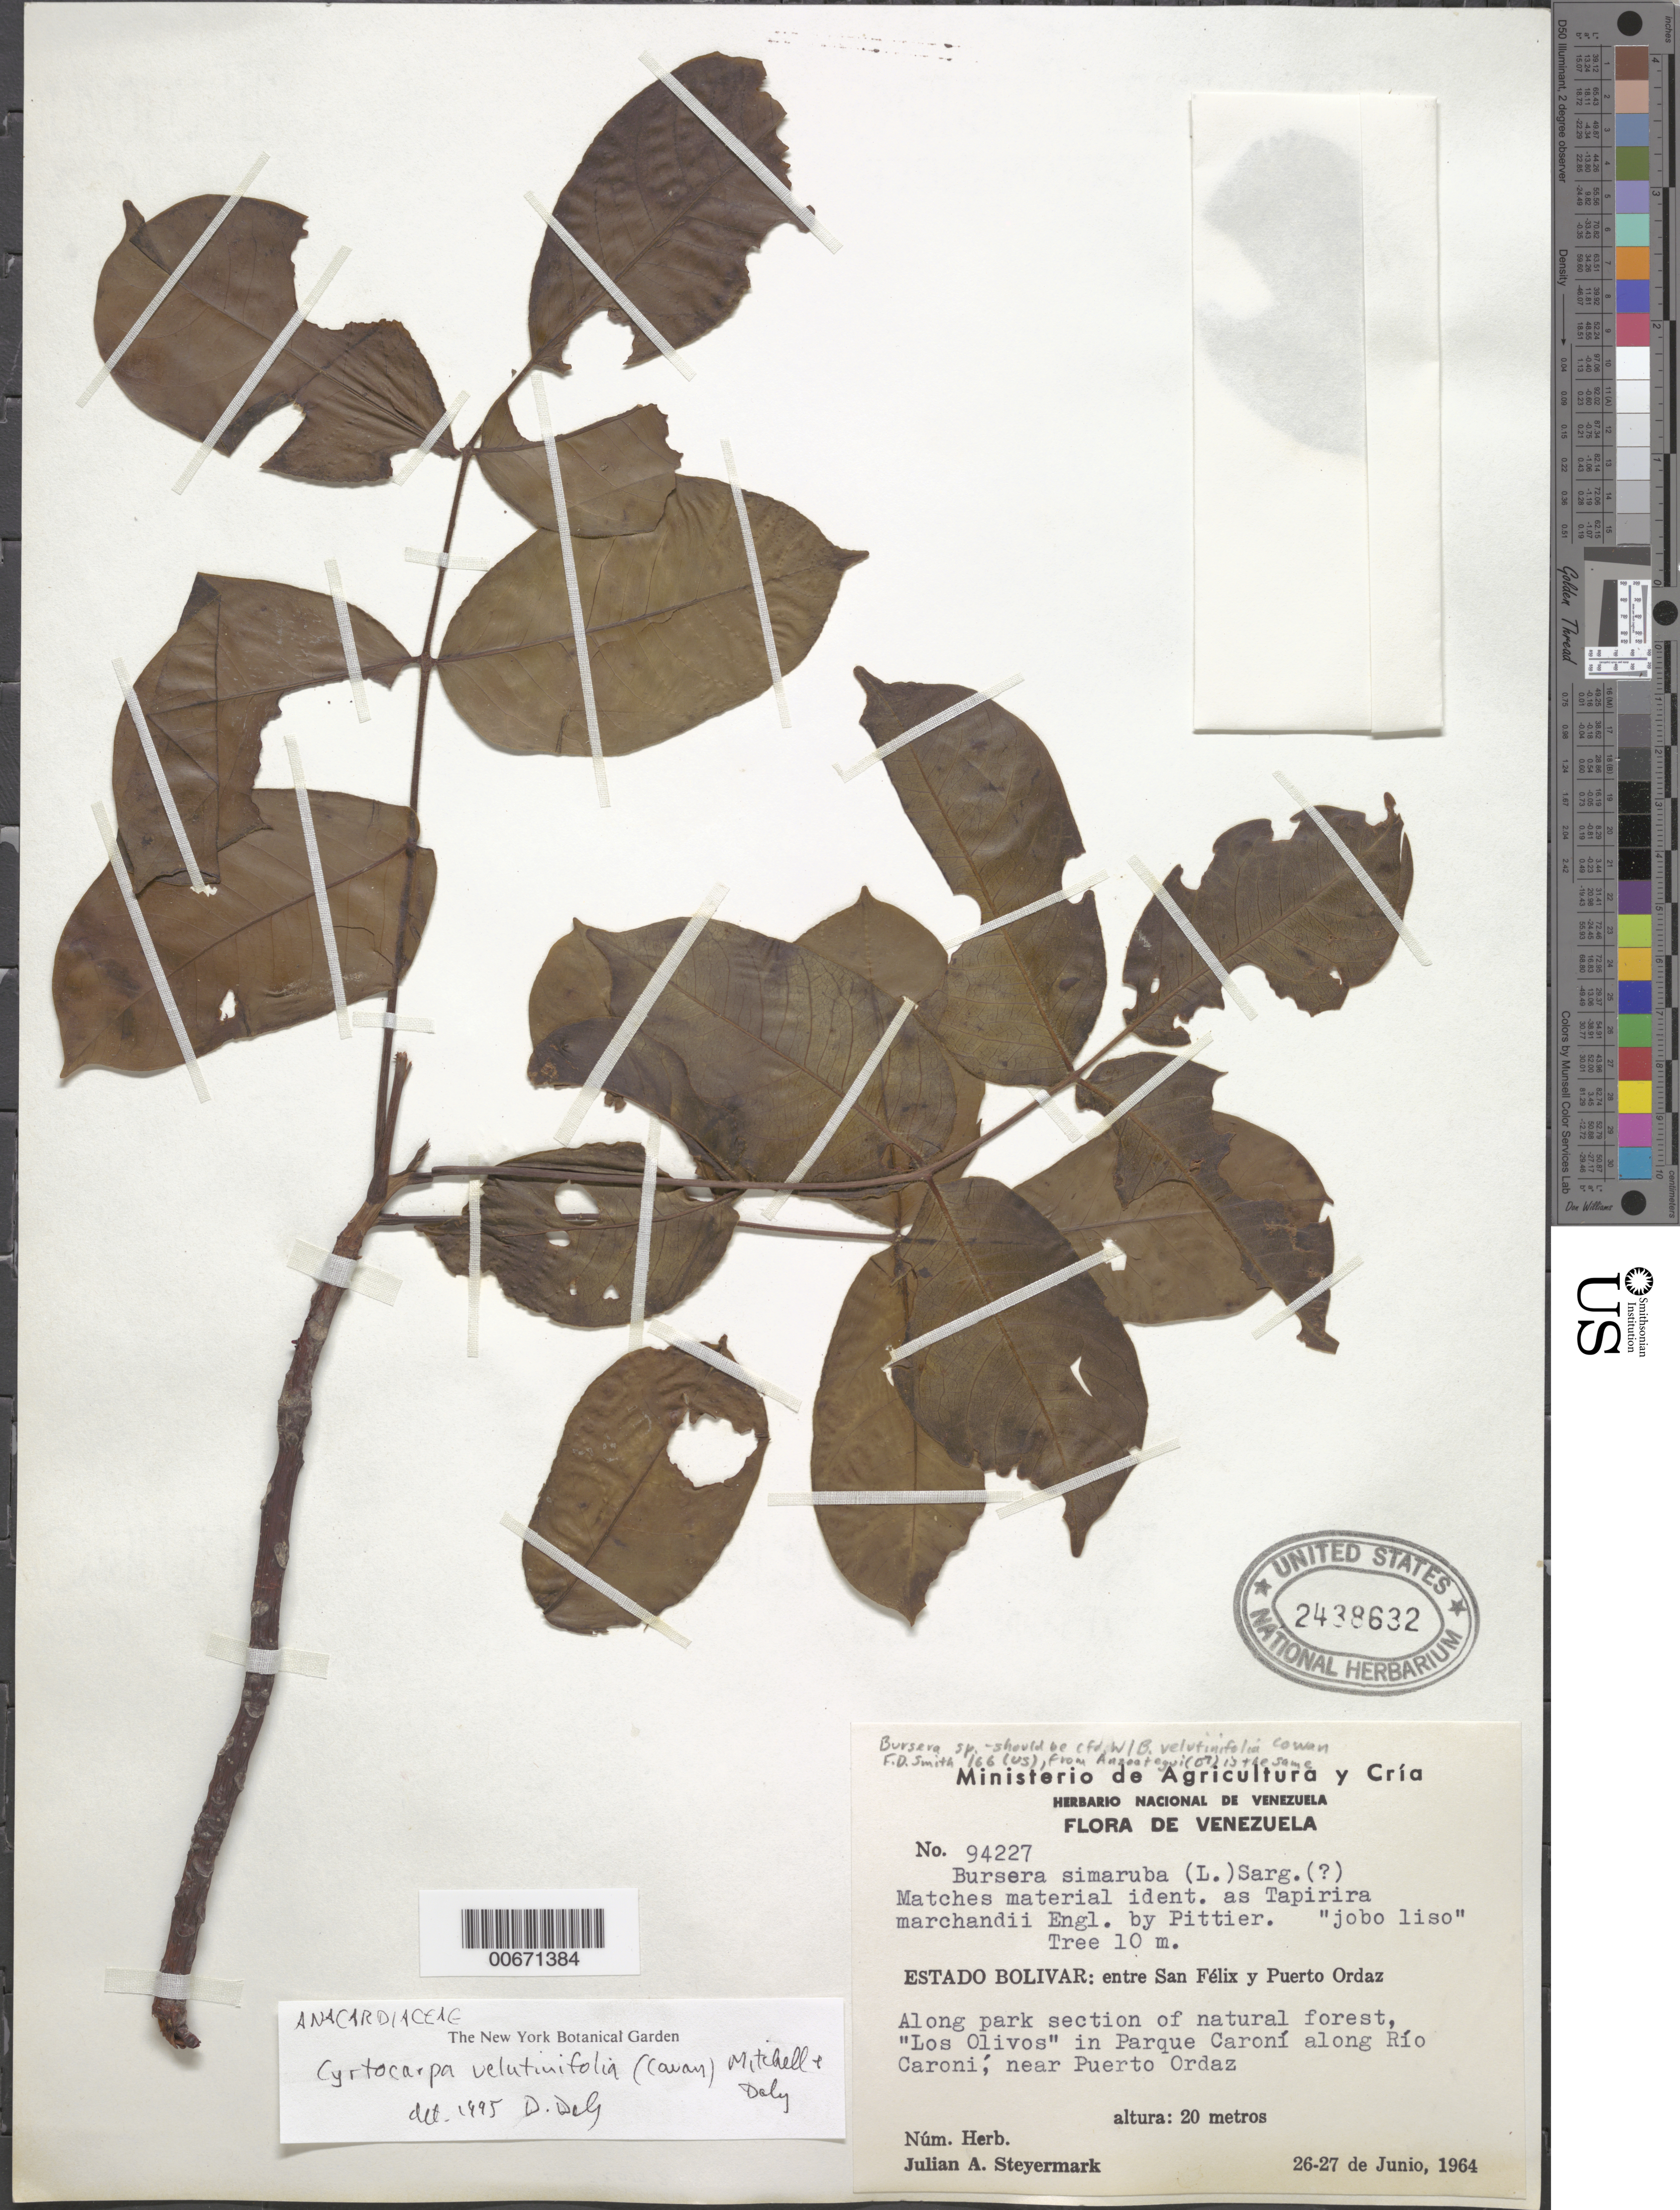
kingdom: Plantae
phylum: Tracheophyta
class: Magnoliopsida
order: Sapindales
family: Anacardiaceae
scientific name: Uniostium velutinifolium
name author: (R.S. Cowan) J.D. Mitch. & Daly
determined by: Mitchell, John D.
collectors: J. Steyermark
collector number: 94227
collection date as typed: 26-Jun-64 to 27-Jun-64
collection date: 1964-06-26/1964-06-27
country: Venezuela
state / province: Bolívar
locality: San Félix to Puerto Ordaz; "Los Olivos" (Olive trees), Parque Caroní along Río Caroní, near Puerto Ordaz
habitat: Along park section of natural forest, "Los Olivos," (Olive trees) in Parque Caroní, near Puerto Ordaz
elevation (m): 20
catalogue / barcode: US 2438632